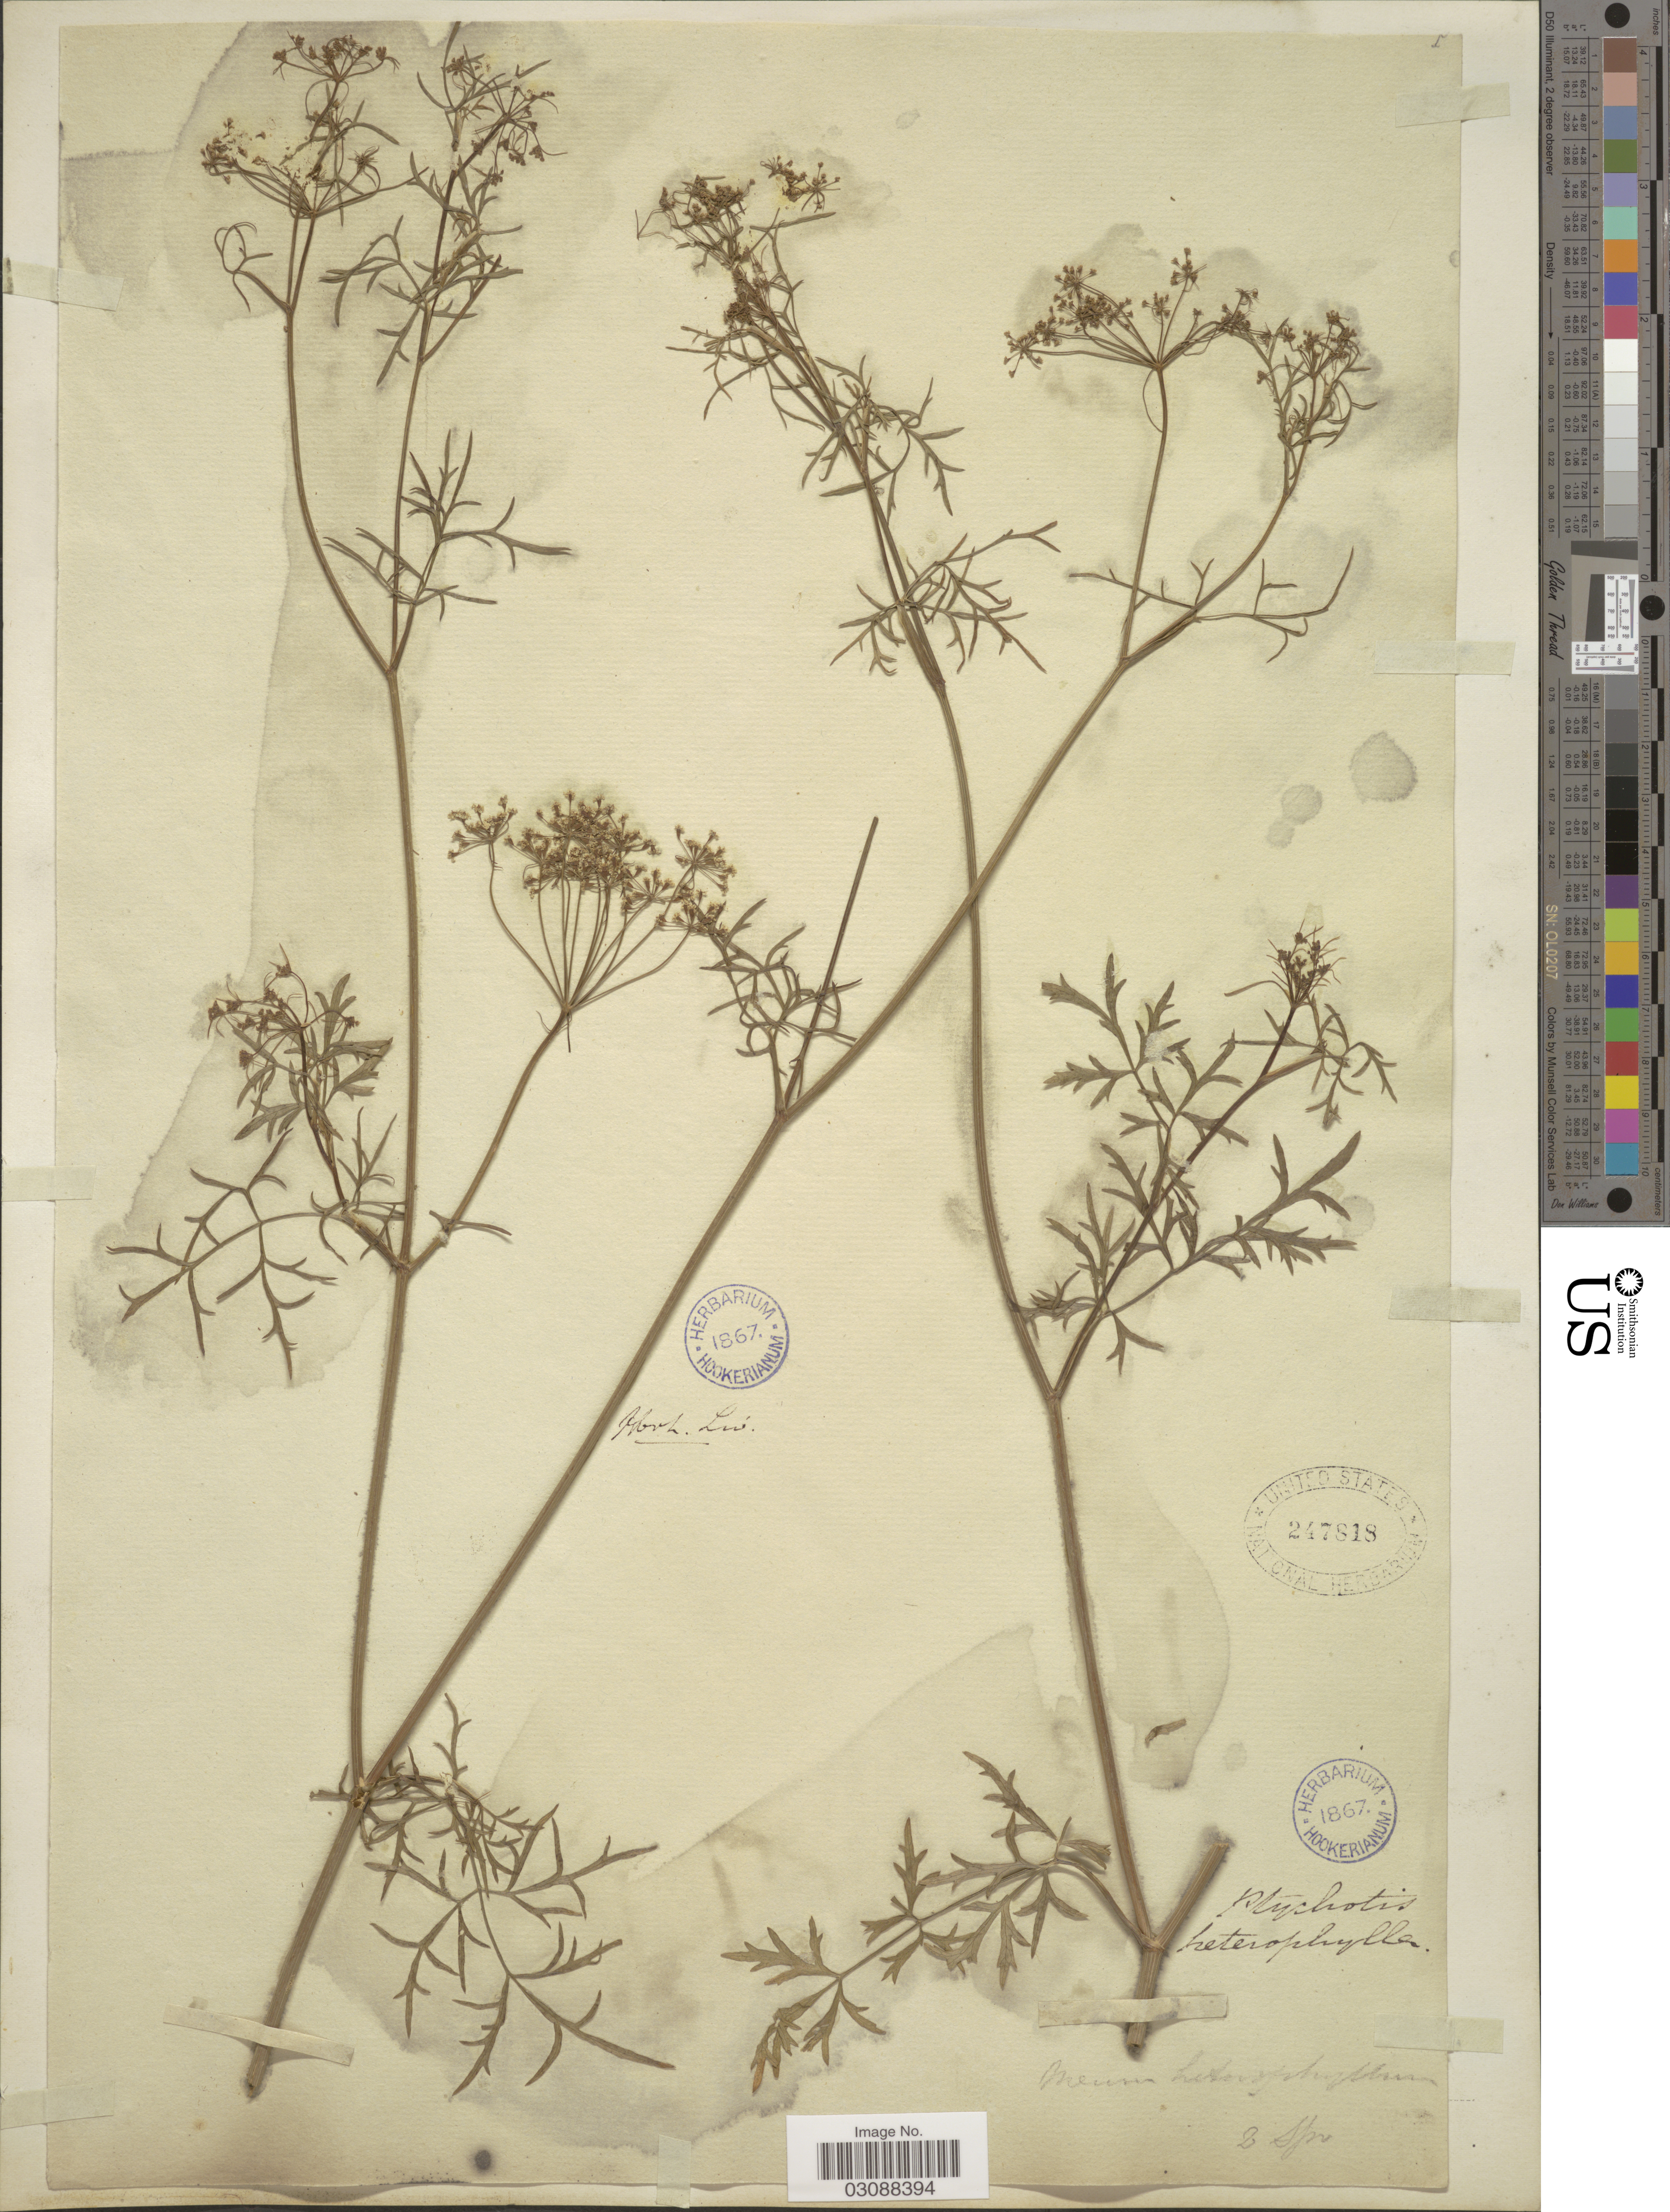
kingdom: Plantae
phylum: Tracheophyta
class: Magnoliopsida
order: Apiales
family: Apiaceae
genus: Meum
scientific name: Meum heterophyllum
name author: Moench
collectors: ex herb. Hookerianum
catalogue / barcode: US 247818